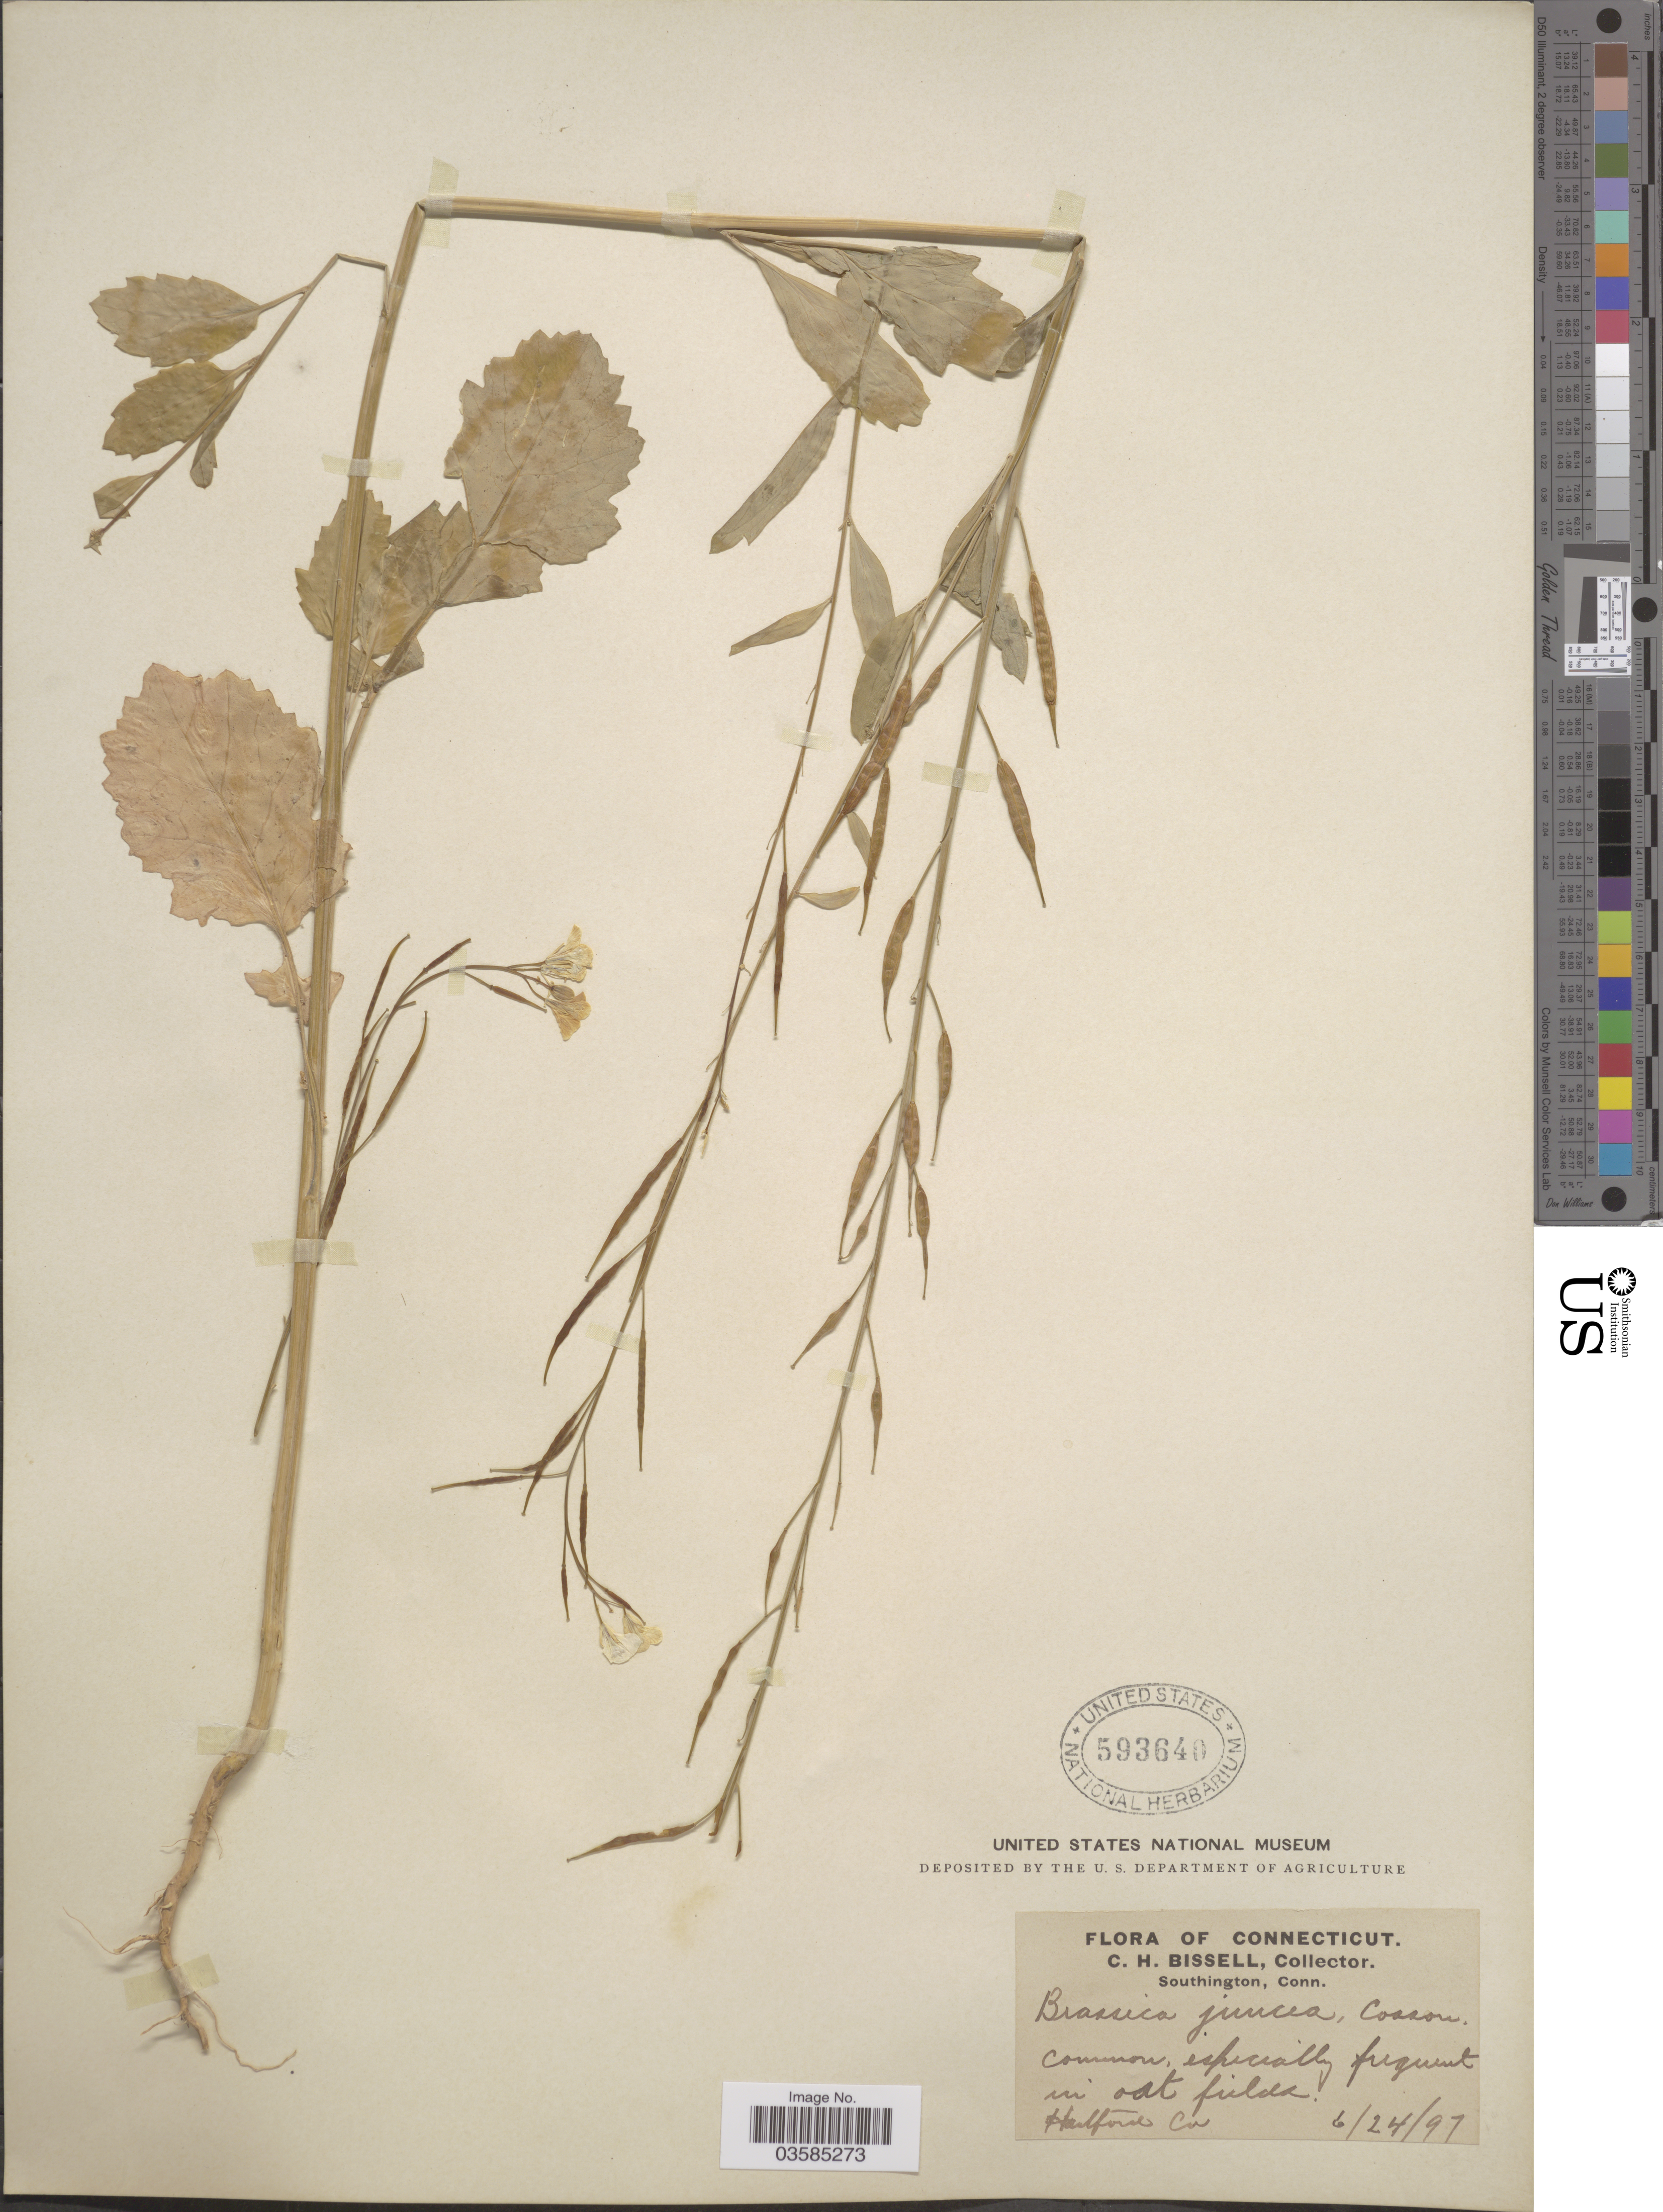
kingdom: Plantae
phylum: Tracheophyta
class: Magnoliopsida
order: Brassicales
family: Brassicaceae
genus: Brassica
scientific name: Brassica sp.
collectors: C. Bissell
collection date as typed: Transcribed d/m/y: 24/6/97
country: United States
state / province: Connecticut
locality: Southington. Hartford Co.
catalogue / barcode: US 593640